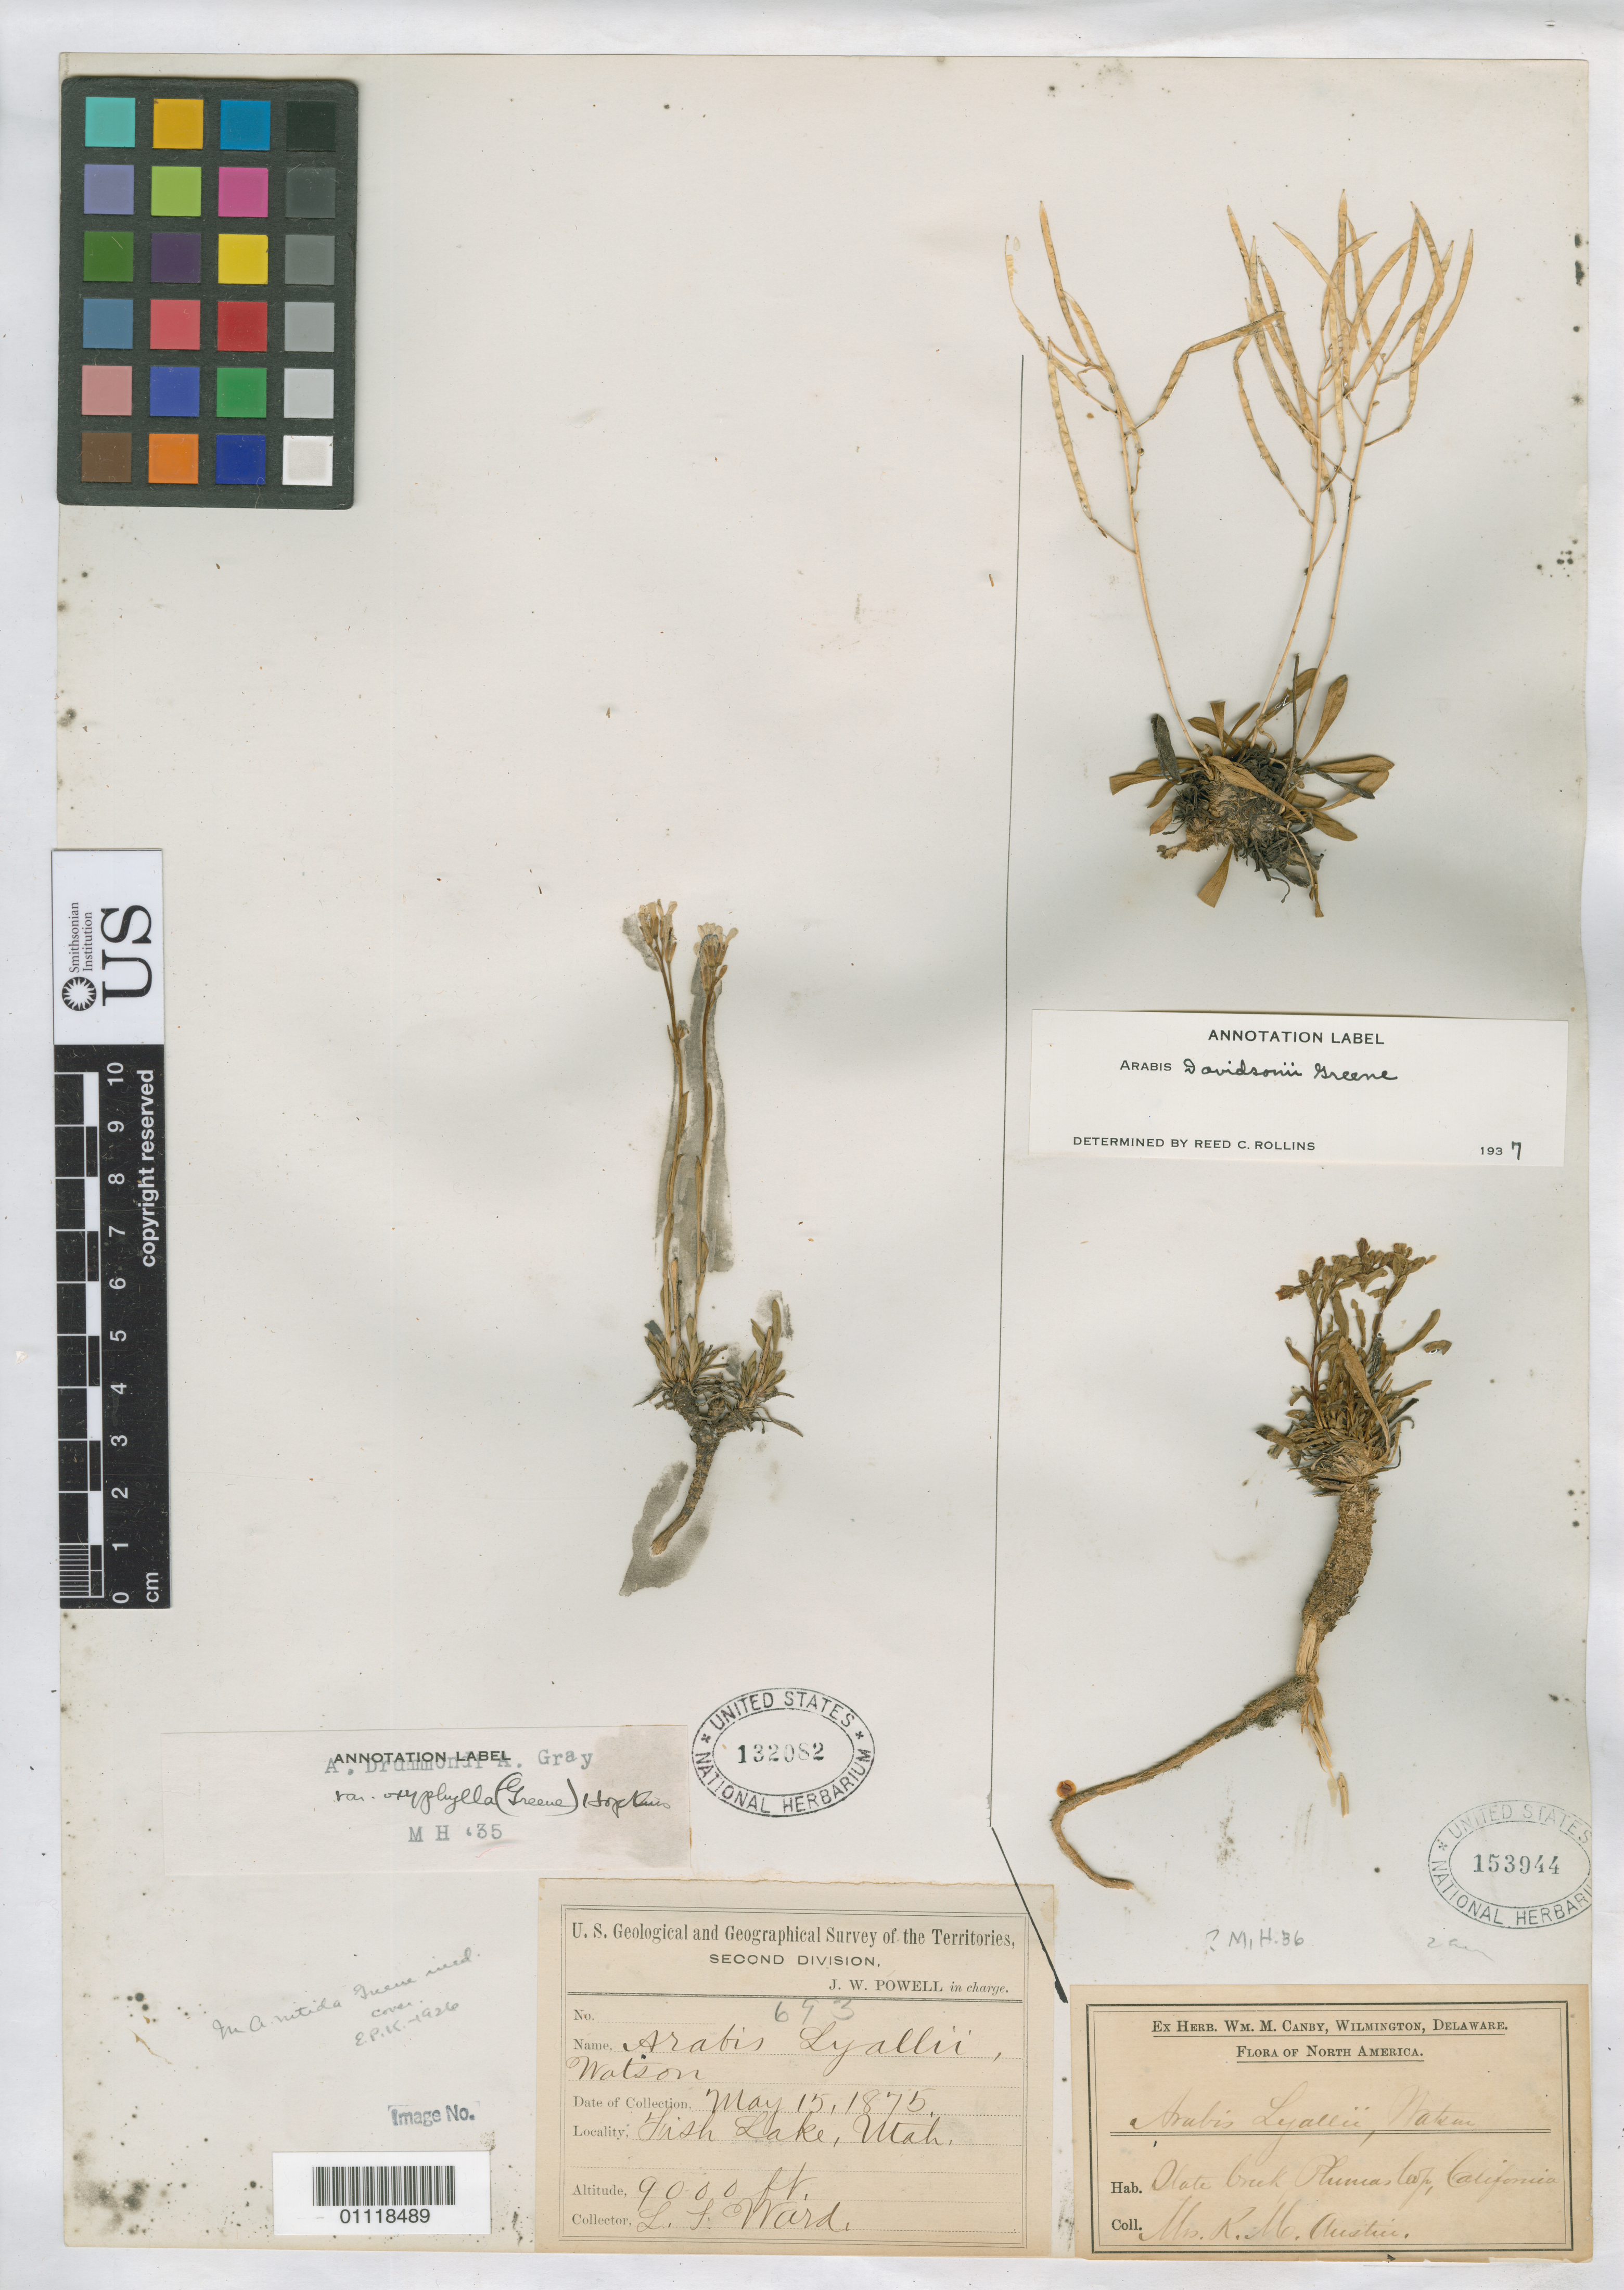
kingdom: Plantae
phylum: Tracheophyta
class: Magnoliopsida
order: Brassicales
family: Brassicaceae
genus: Arabis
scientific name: Arabis davidsonii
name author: Greene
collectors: L. F. Ward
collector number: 693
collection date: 1875-05-15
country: United States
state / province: Utah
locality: Fish Lake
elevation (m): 2743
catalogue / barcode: US 132082